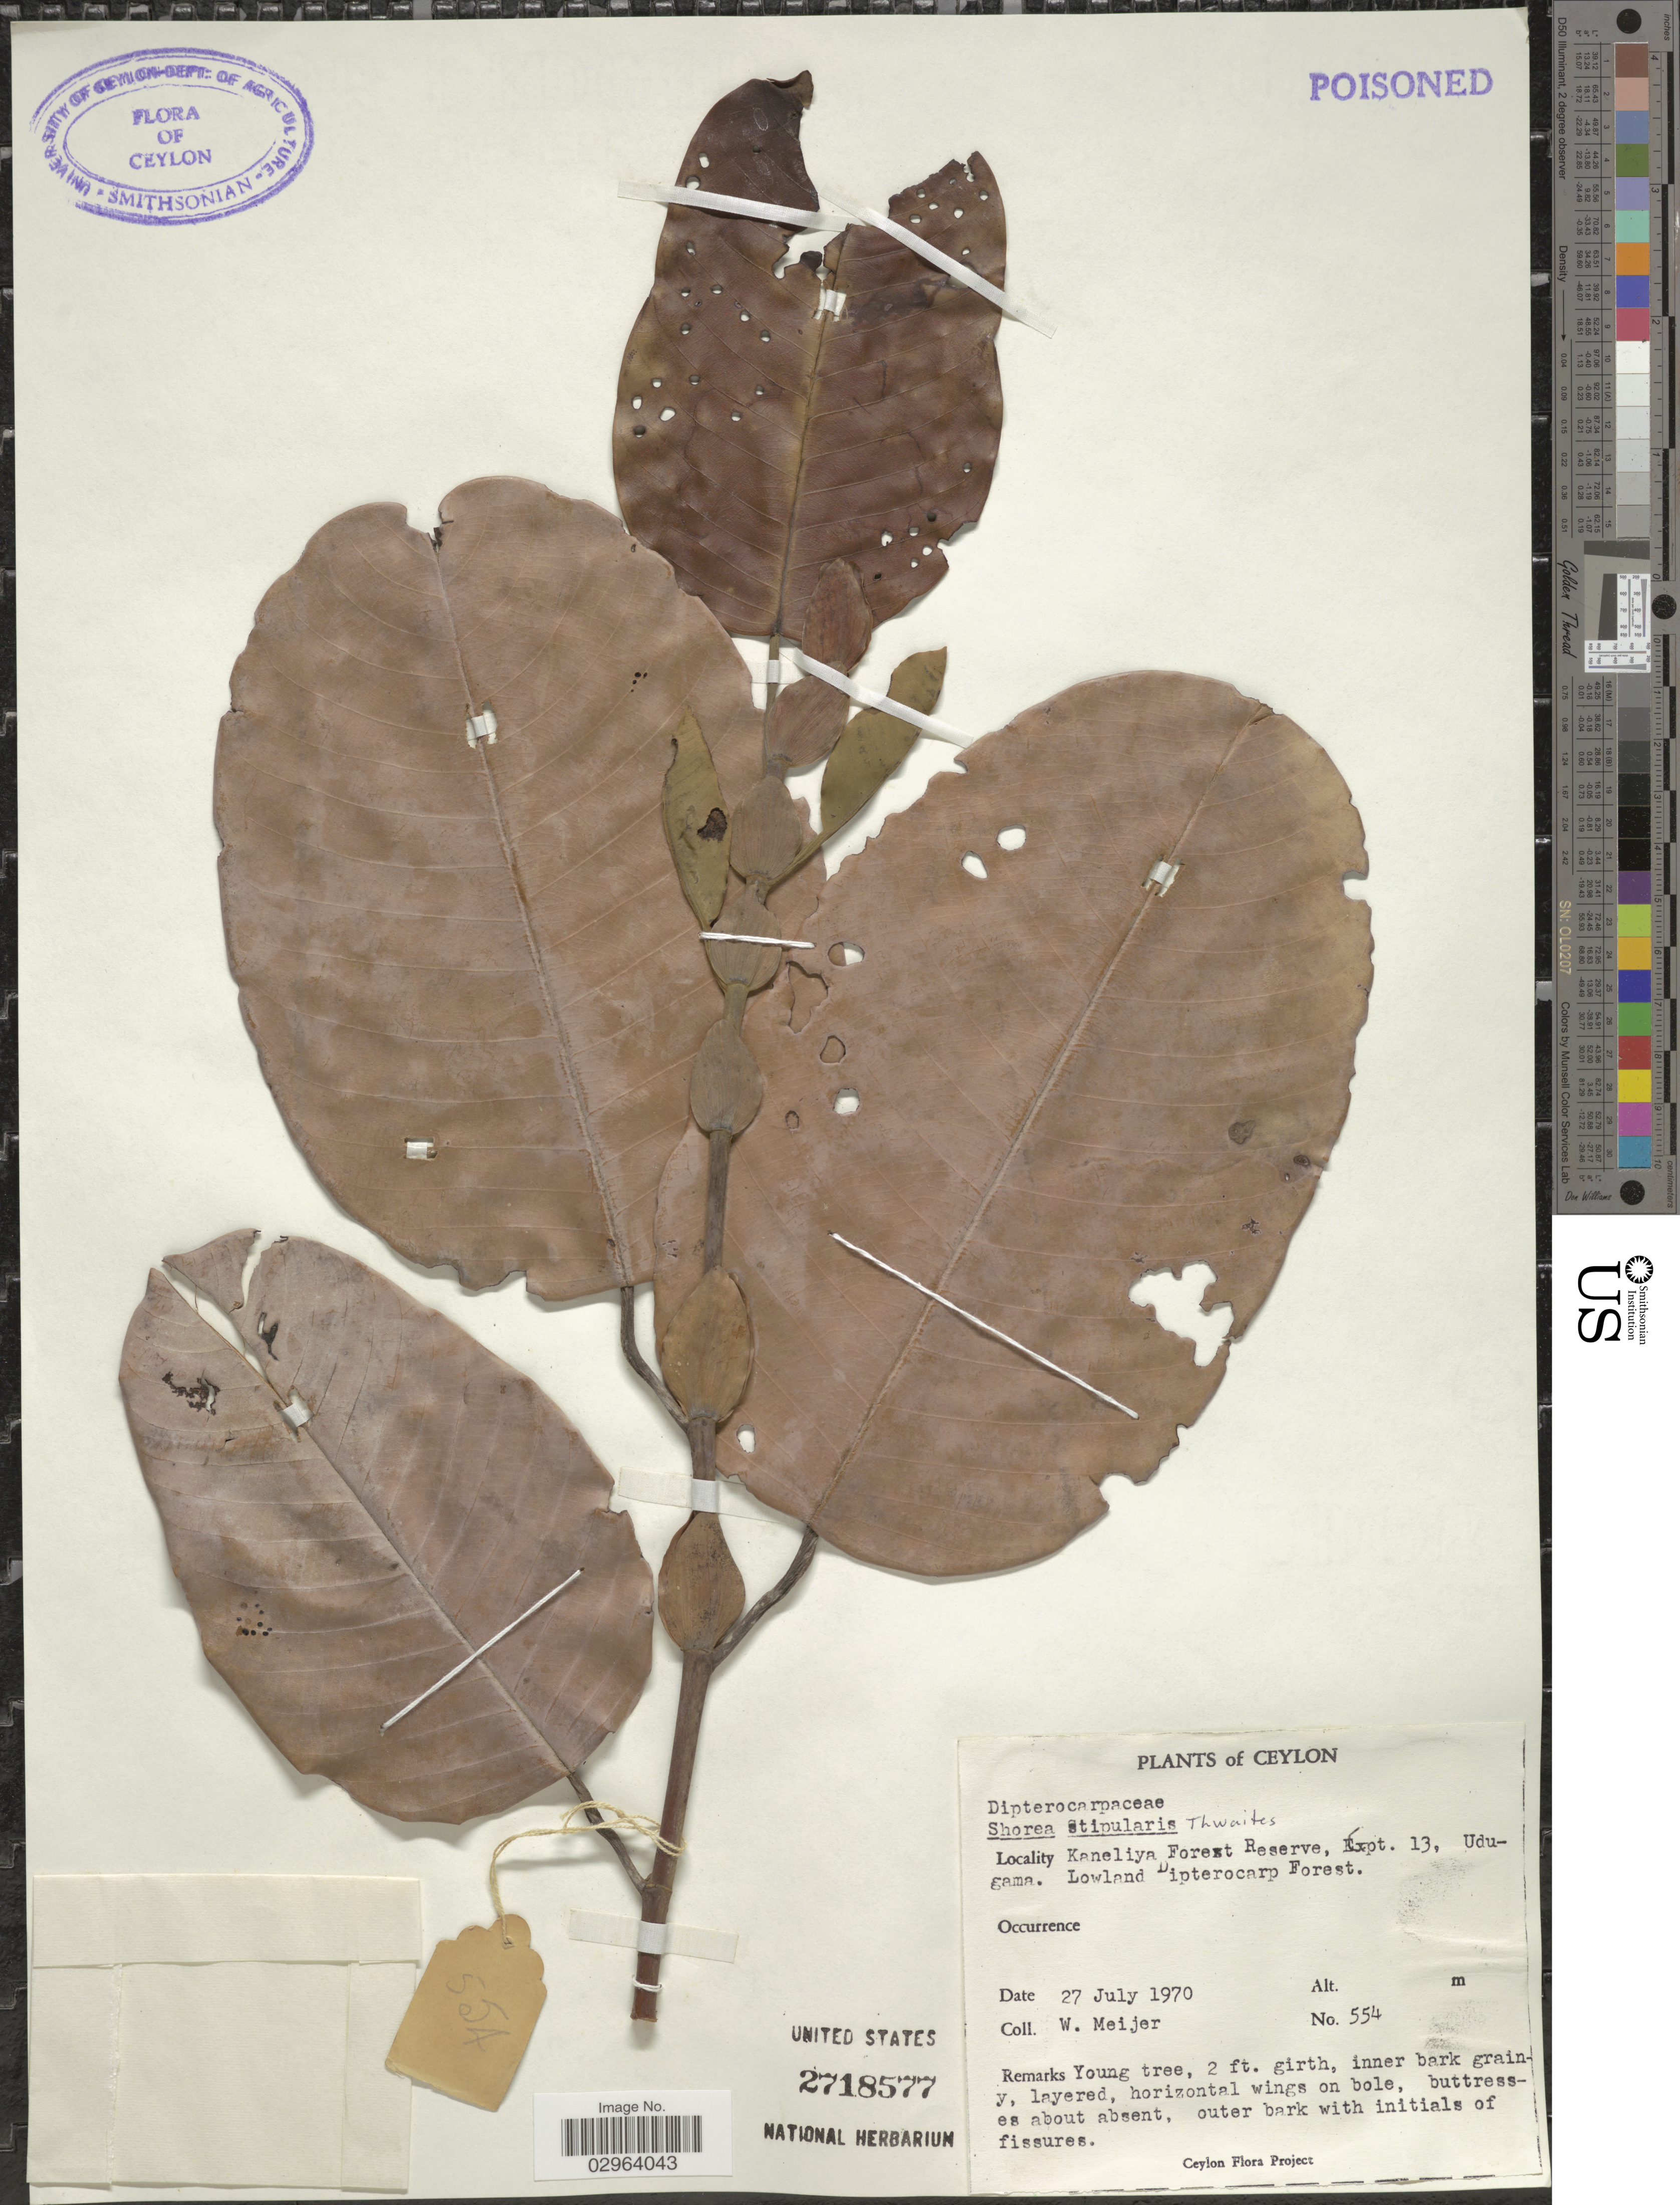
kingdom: Plantae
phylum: Tracheophyta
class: Magnoliopsida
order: Malvales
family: Dipterocarpaceae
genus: Anthoshorea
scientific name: Anthoshorea stipularis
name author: (Thwaites) P.S. Ashton & J. Heck.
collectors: W. Meijer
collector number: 554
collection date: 1970-07-27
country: Sri Lanka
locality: Ceylon. Kaneliya Forest Reserve, Expt. 13, Udugama. Lowland Dipterocarp Forest.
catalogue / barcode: US 2718577